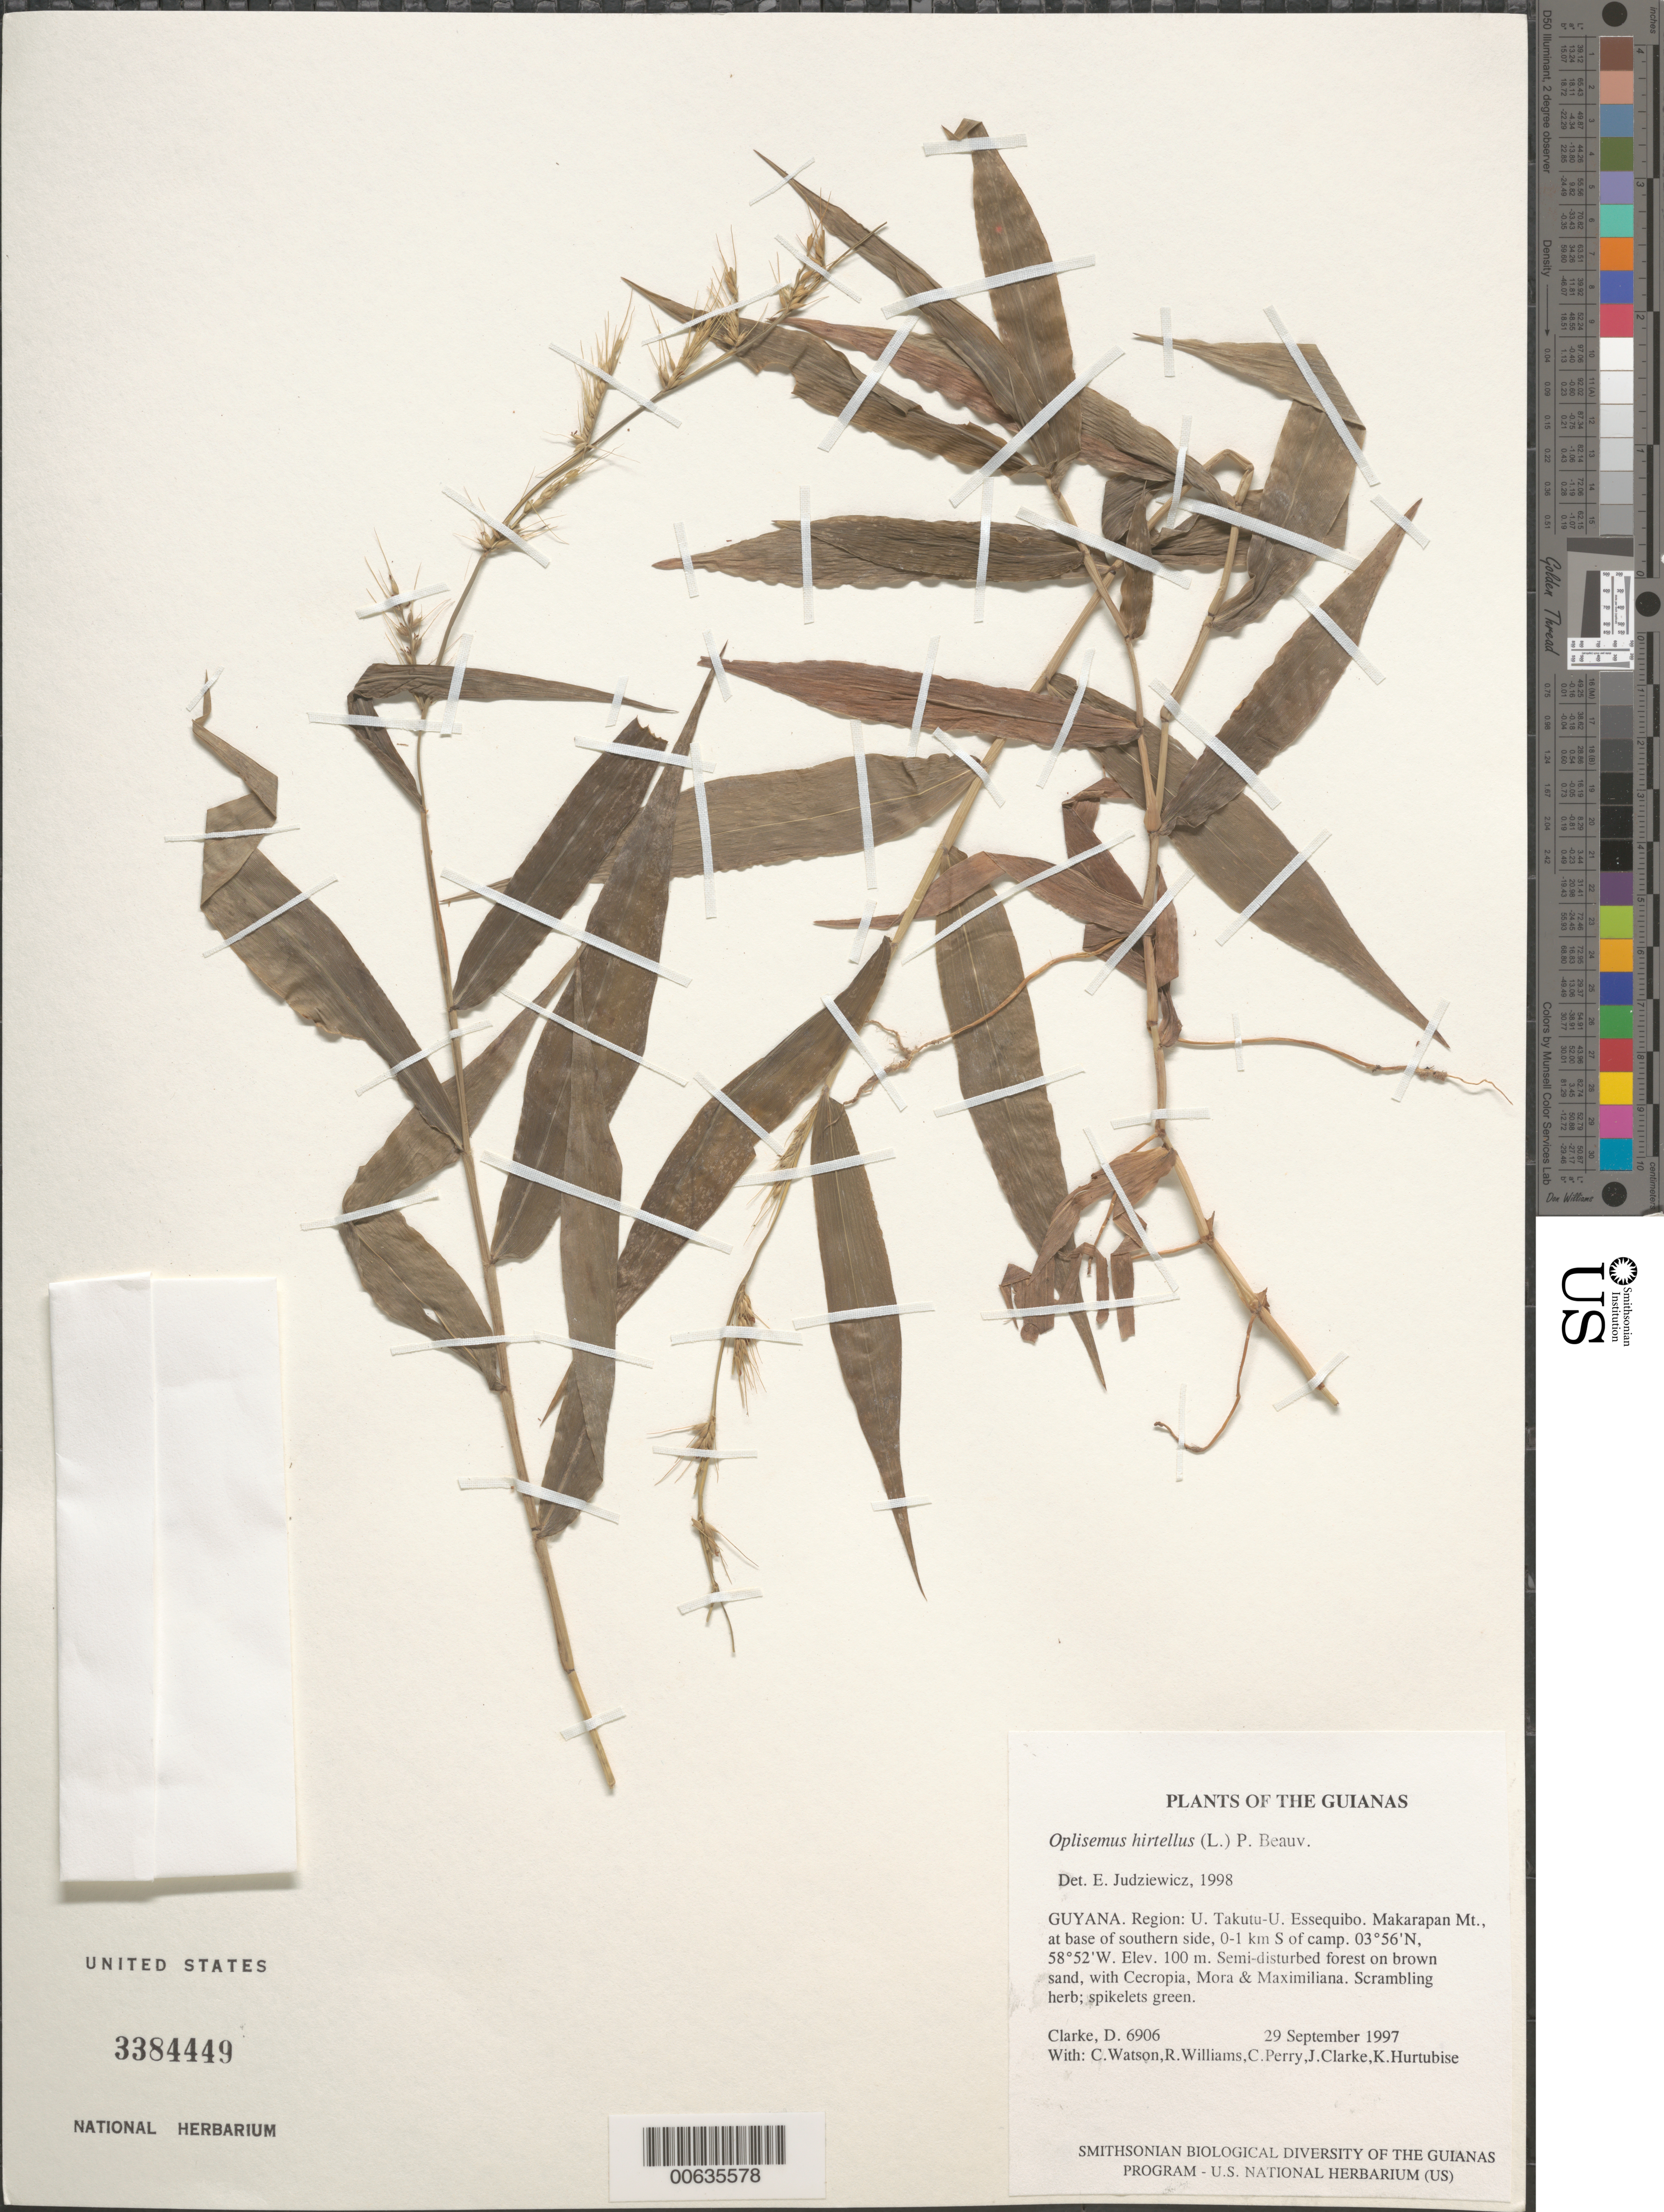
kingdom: Plantae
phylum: Tracheophyta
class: Liliopsida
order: Poales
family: Poaceae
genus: Oplismenus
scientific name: Oplismenus hirtellus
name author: (L.) P. Beauv.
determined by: Judziewicz, E. J.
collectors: H. D. Clarke, C. Watson, R. Williams, C. Perry, J. Clarke & K. Hurtubise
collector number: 6906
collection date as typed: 29 September 1997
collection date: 1997-09-29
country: Guyana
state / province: U. Takutu-U. Essequibo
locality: Makarapan Mt., at base of southern side, 0-1 km S of camp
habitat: Semi-disturbed forest on brown sand, with Cecropia, Mora & Maximiliana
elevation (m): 100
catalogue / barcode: US 3384449